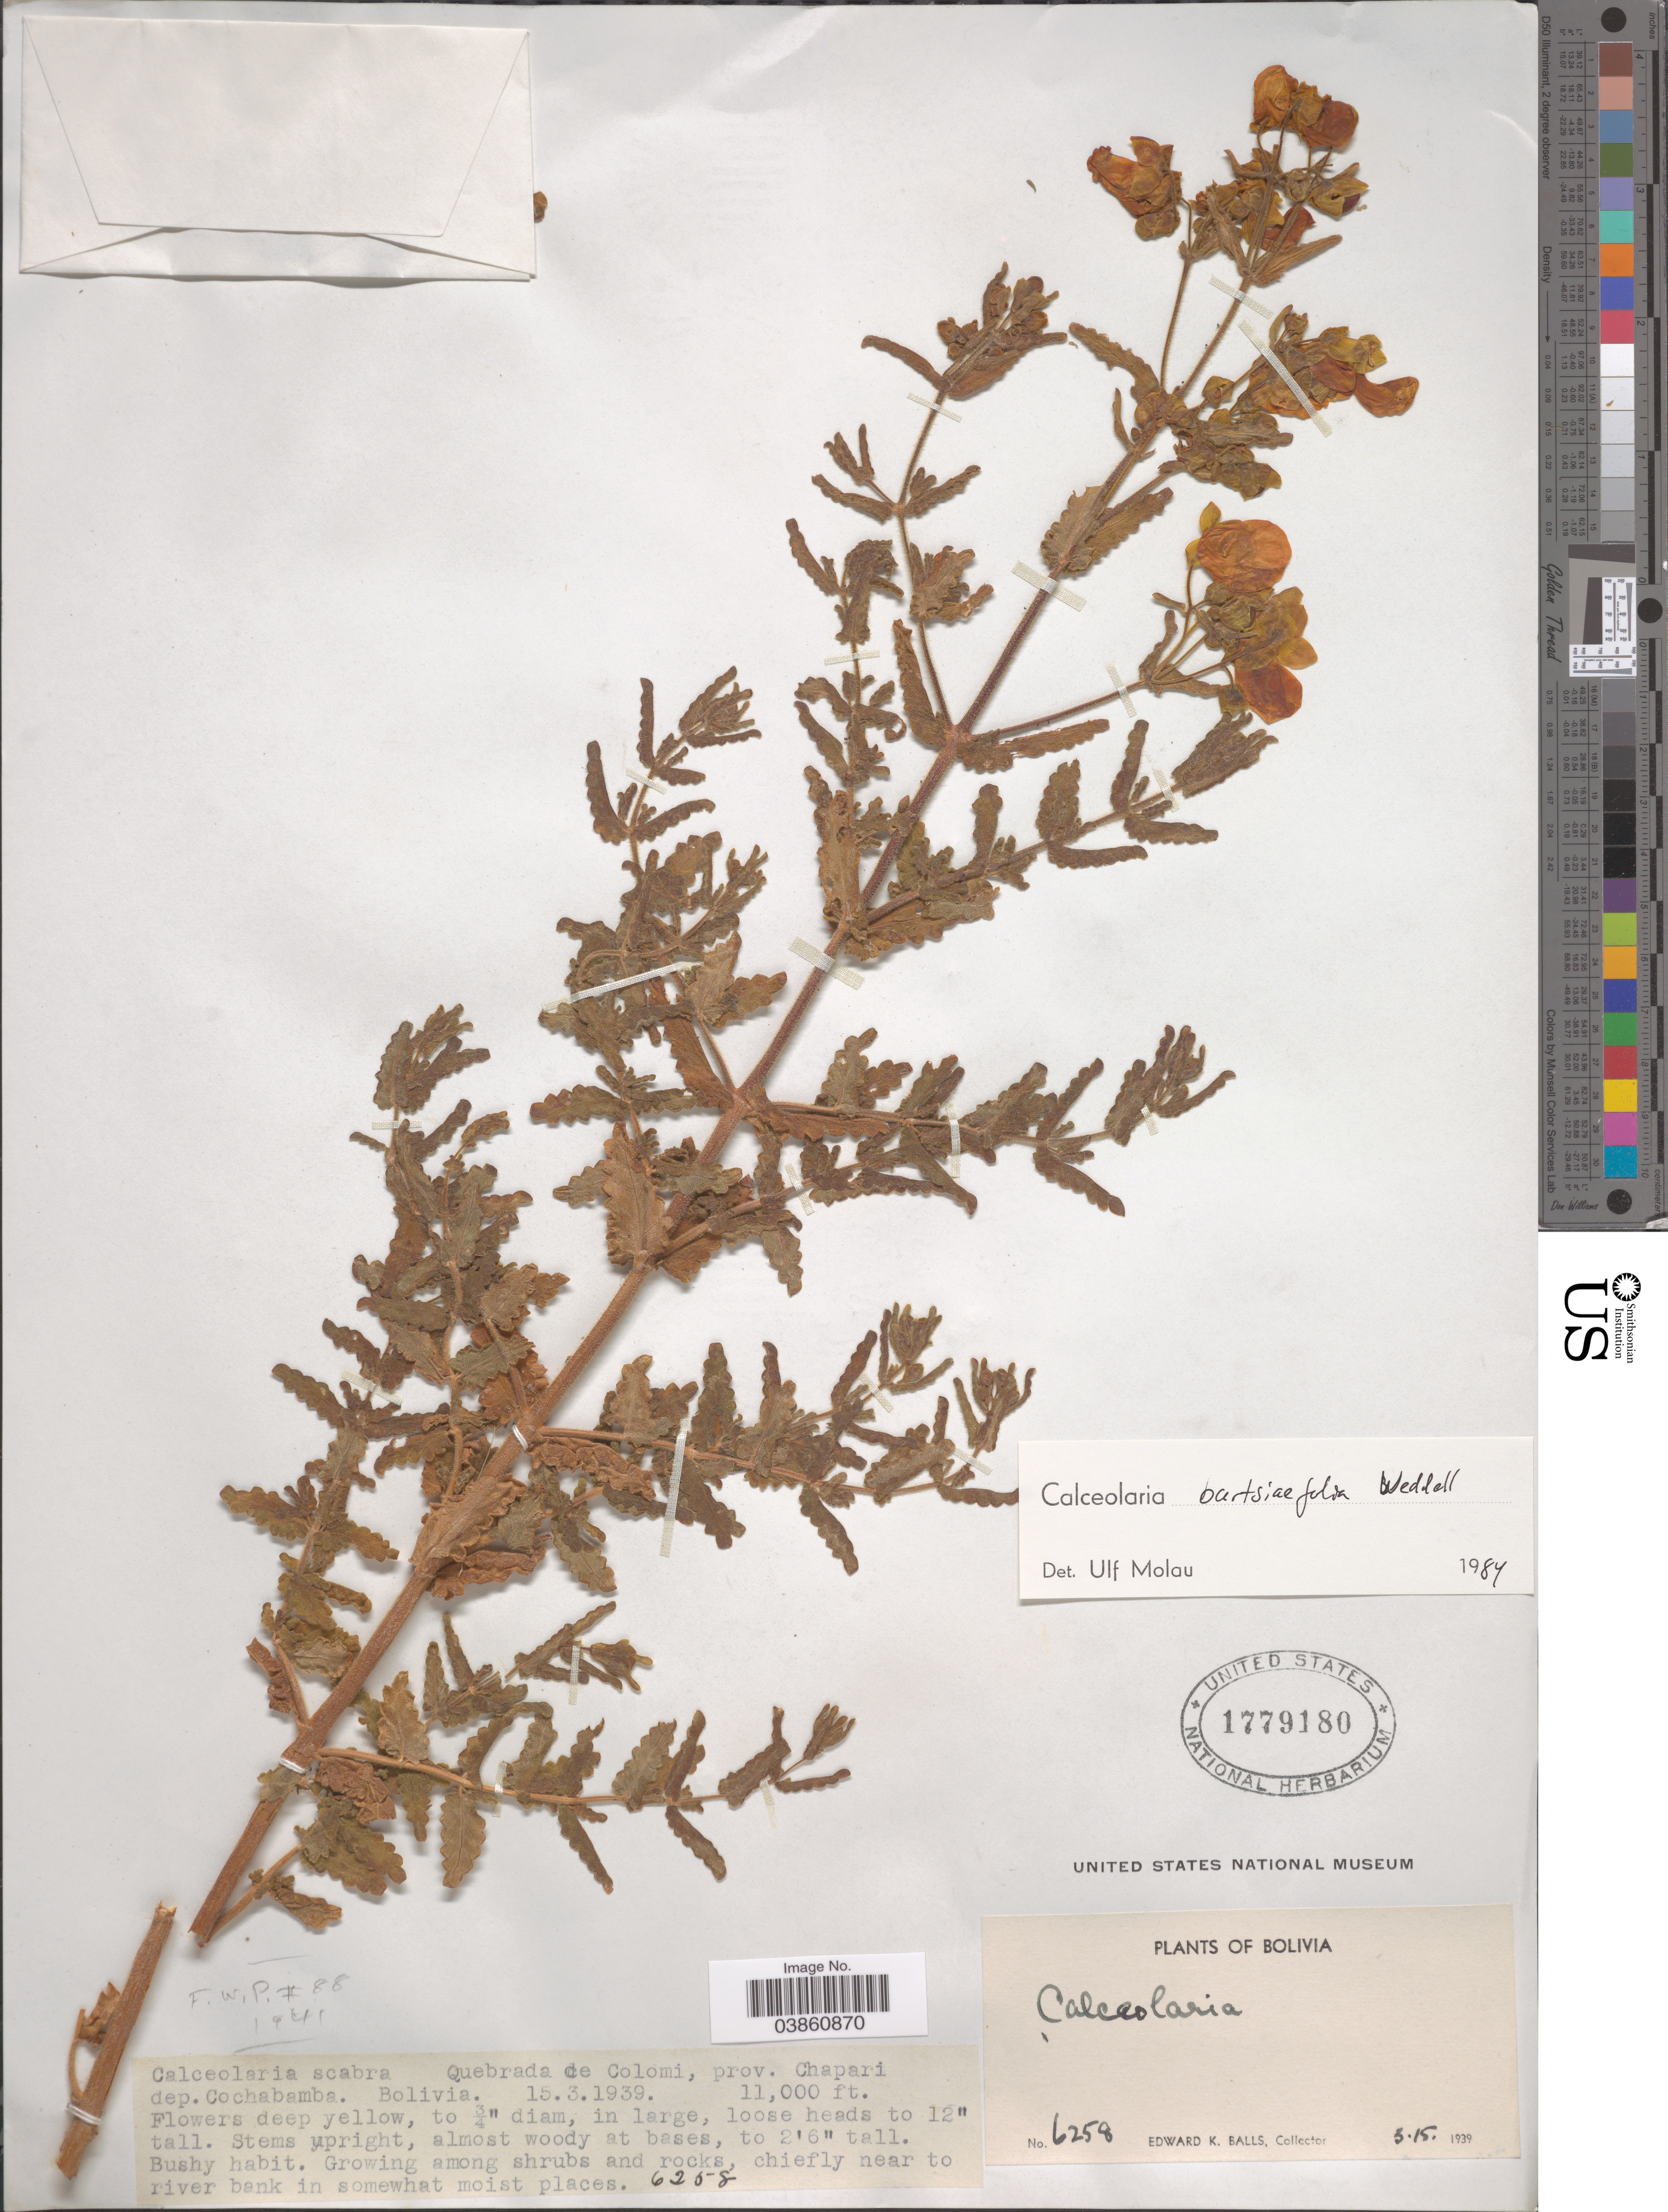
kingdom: Plantae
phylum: Tracheophyta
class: Magnoliopsida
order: Lamiales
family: Calceolariaceae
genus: Calceolaria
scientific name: Calceolaria bartsiifolia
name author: Wedd.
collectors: E. K. Balls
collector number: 6258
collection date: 1939-05-15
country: Bolivia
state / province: Cochabamba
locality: Quebrada de Colomi, prov. Chapari, dep. Cochabamba.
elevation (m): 3353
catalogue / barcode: US 1779180